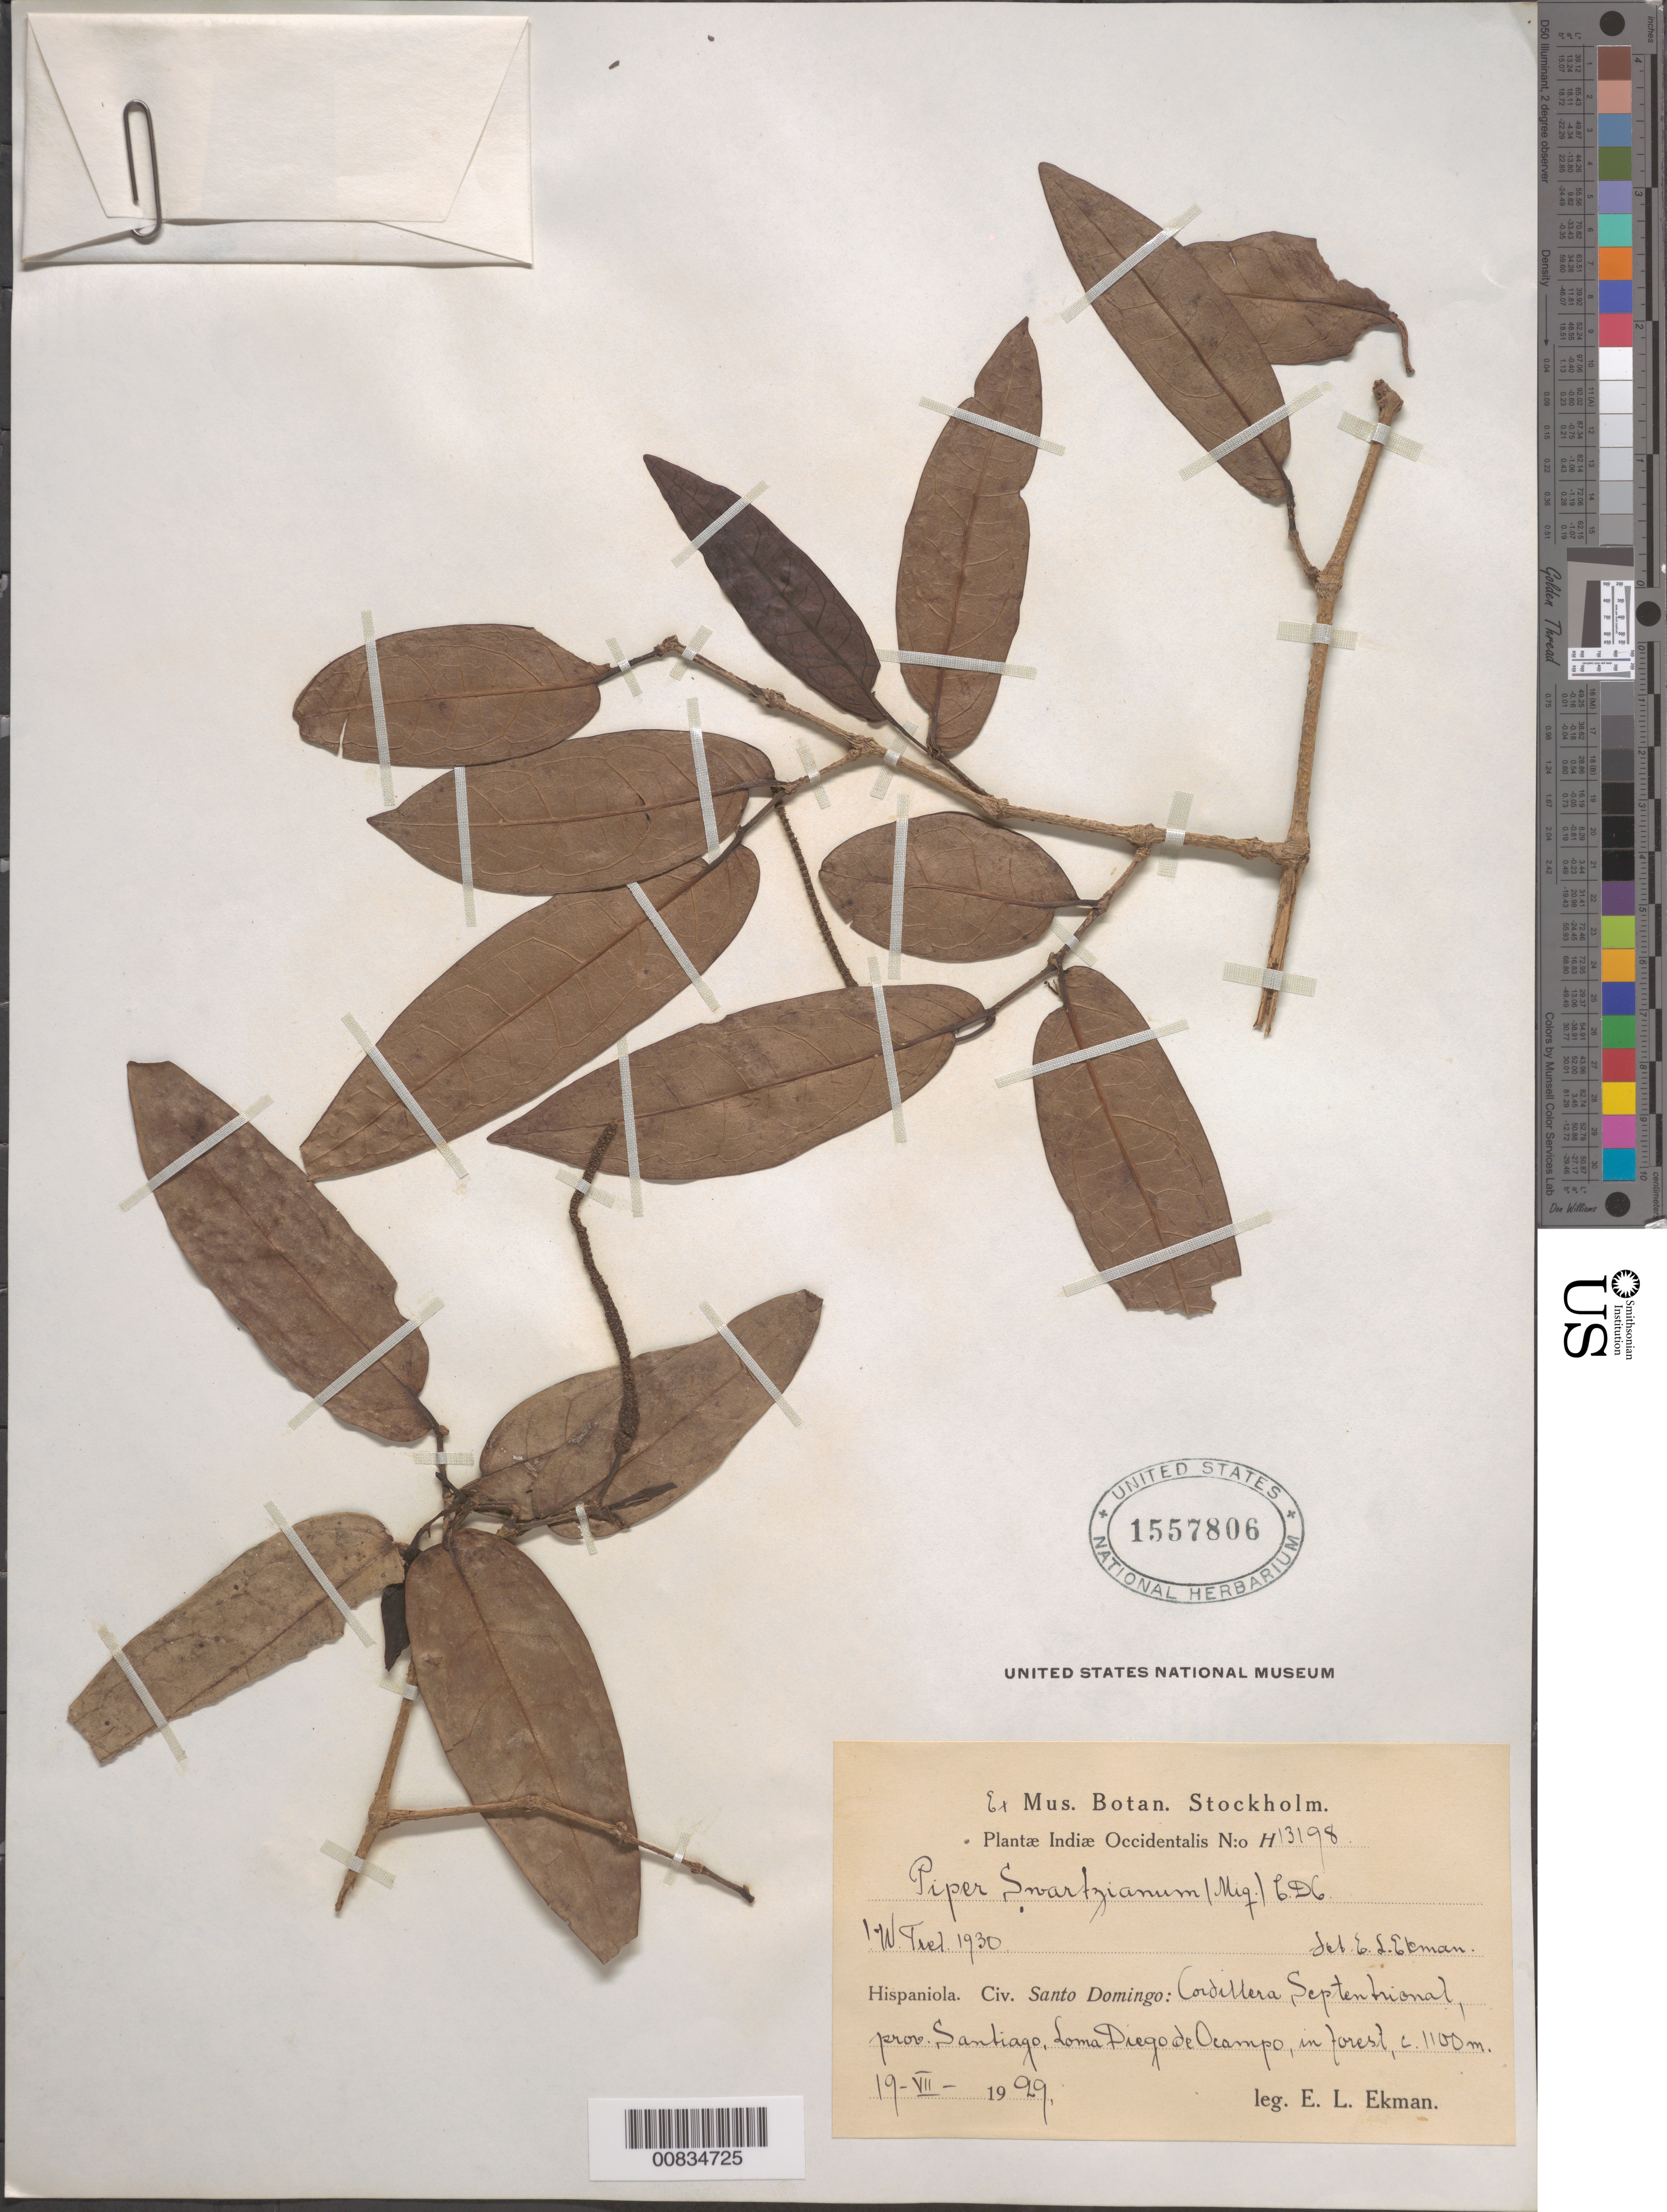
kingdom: Plantae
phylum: Tracheophyta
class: Magnoliopsida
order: Piperales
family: Piperaceae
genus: Piper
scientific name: Piper swartzianum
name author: (Miq.) C. DC.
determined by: Trelease, William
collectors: E. L. Ekman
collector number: H 13198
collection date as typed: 19 Jul 1929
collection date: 1929-07-19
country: Dominican Republic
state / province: Santiago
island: Hispaniola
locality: Cordillera Septentrional, Loma Diego de Ocampo.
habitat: In forest.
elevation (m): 1100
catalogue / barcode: US 1557806